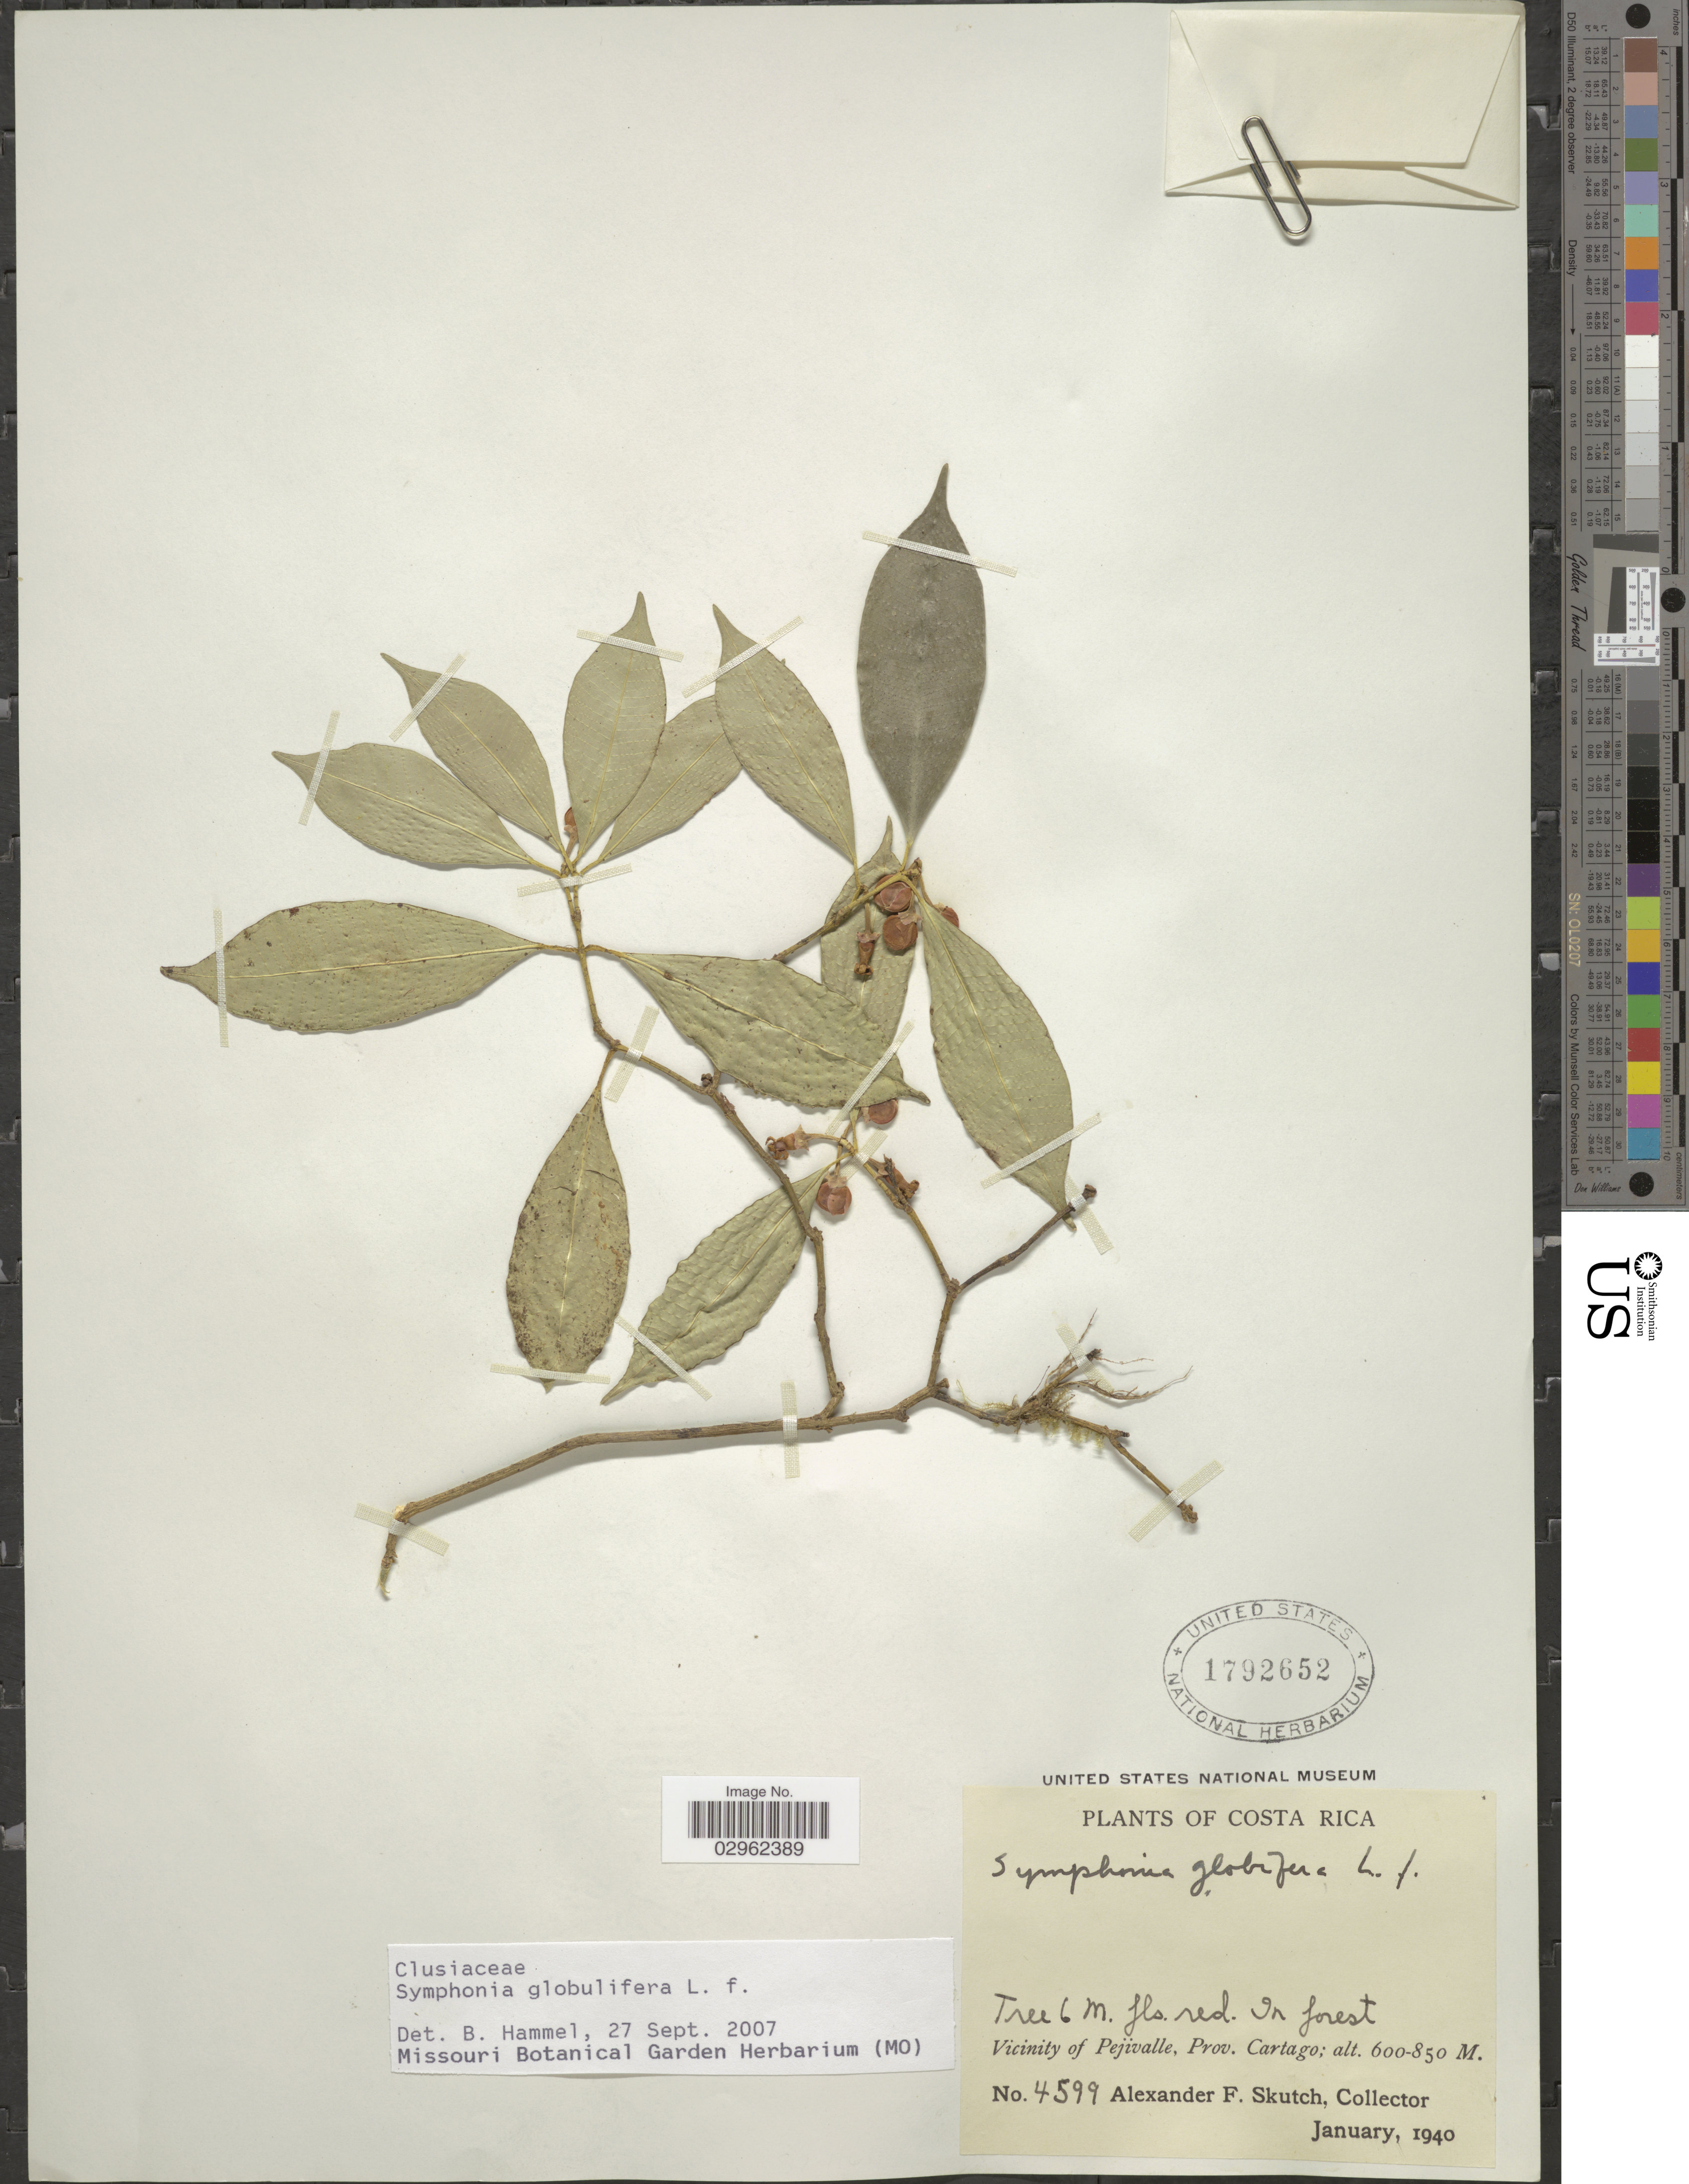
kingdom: Plantae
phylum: Tracheophyta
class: Magnoliopsida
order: Malpighiales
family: Clusiaceae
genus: Symphonia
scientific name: Symphonia globulifera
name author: L. f.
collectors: A. F. Skutch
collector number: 4599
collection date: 1940-01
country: Costa Rica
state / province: Cartago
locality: Vicinity of Pejivalle, Prov. Cartago.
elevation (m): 600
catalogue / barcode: US 1792652